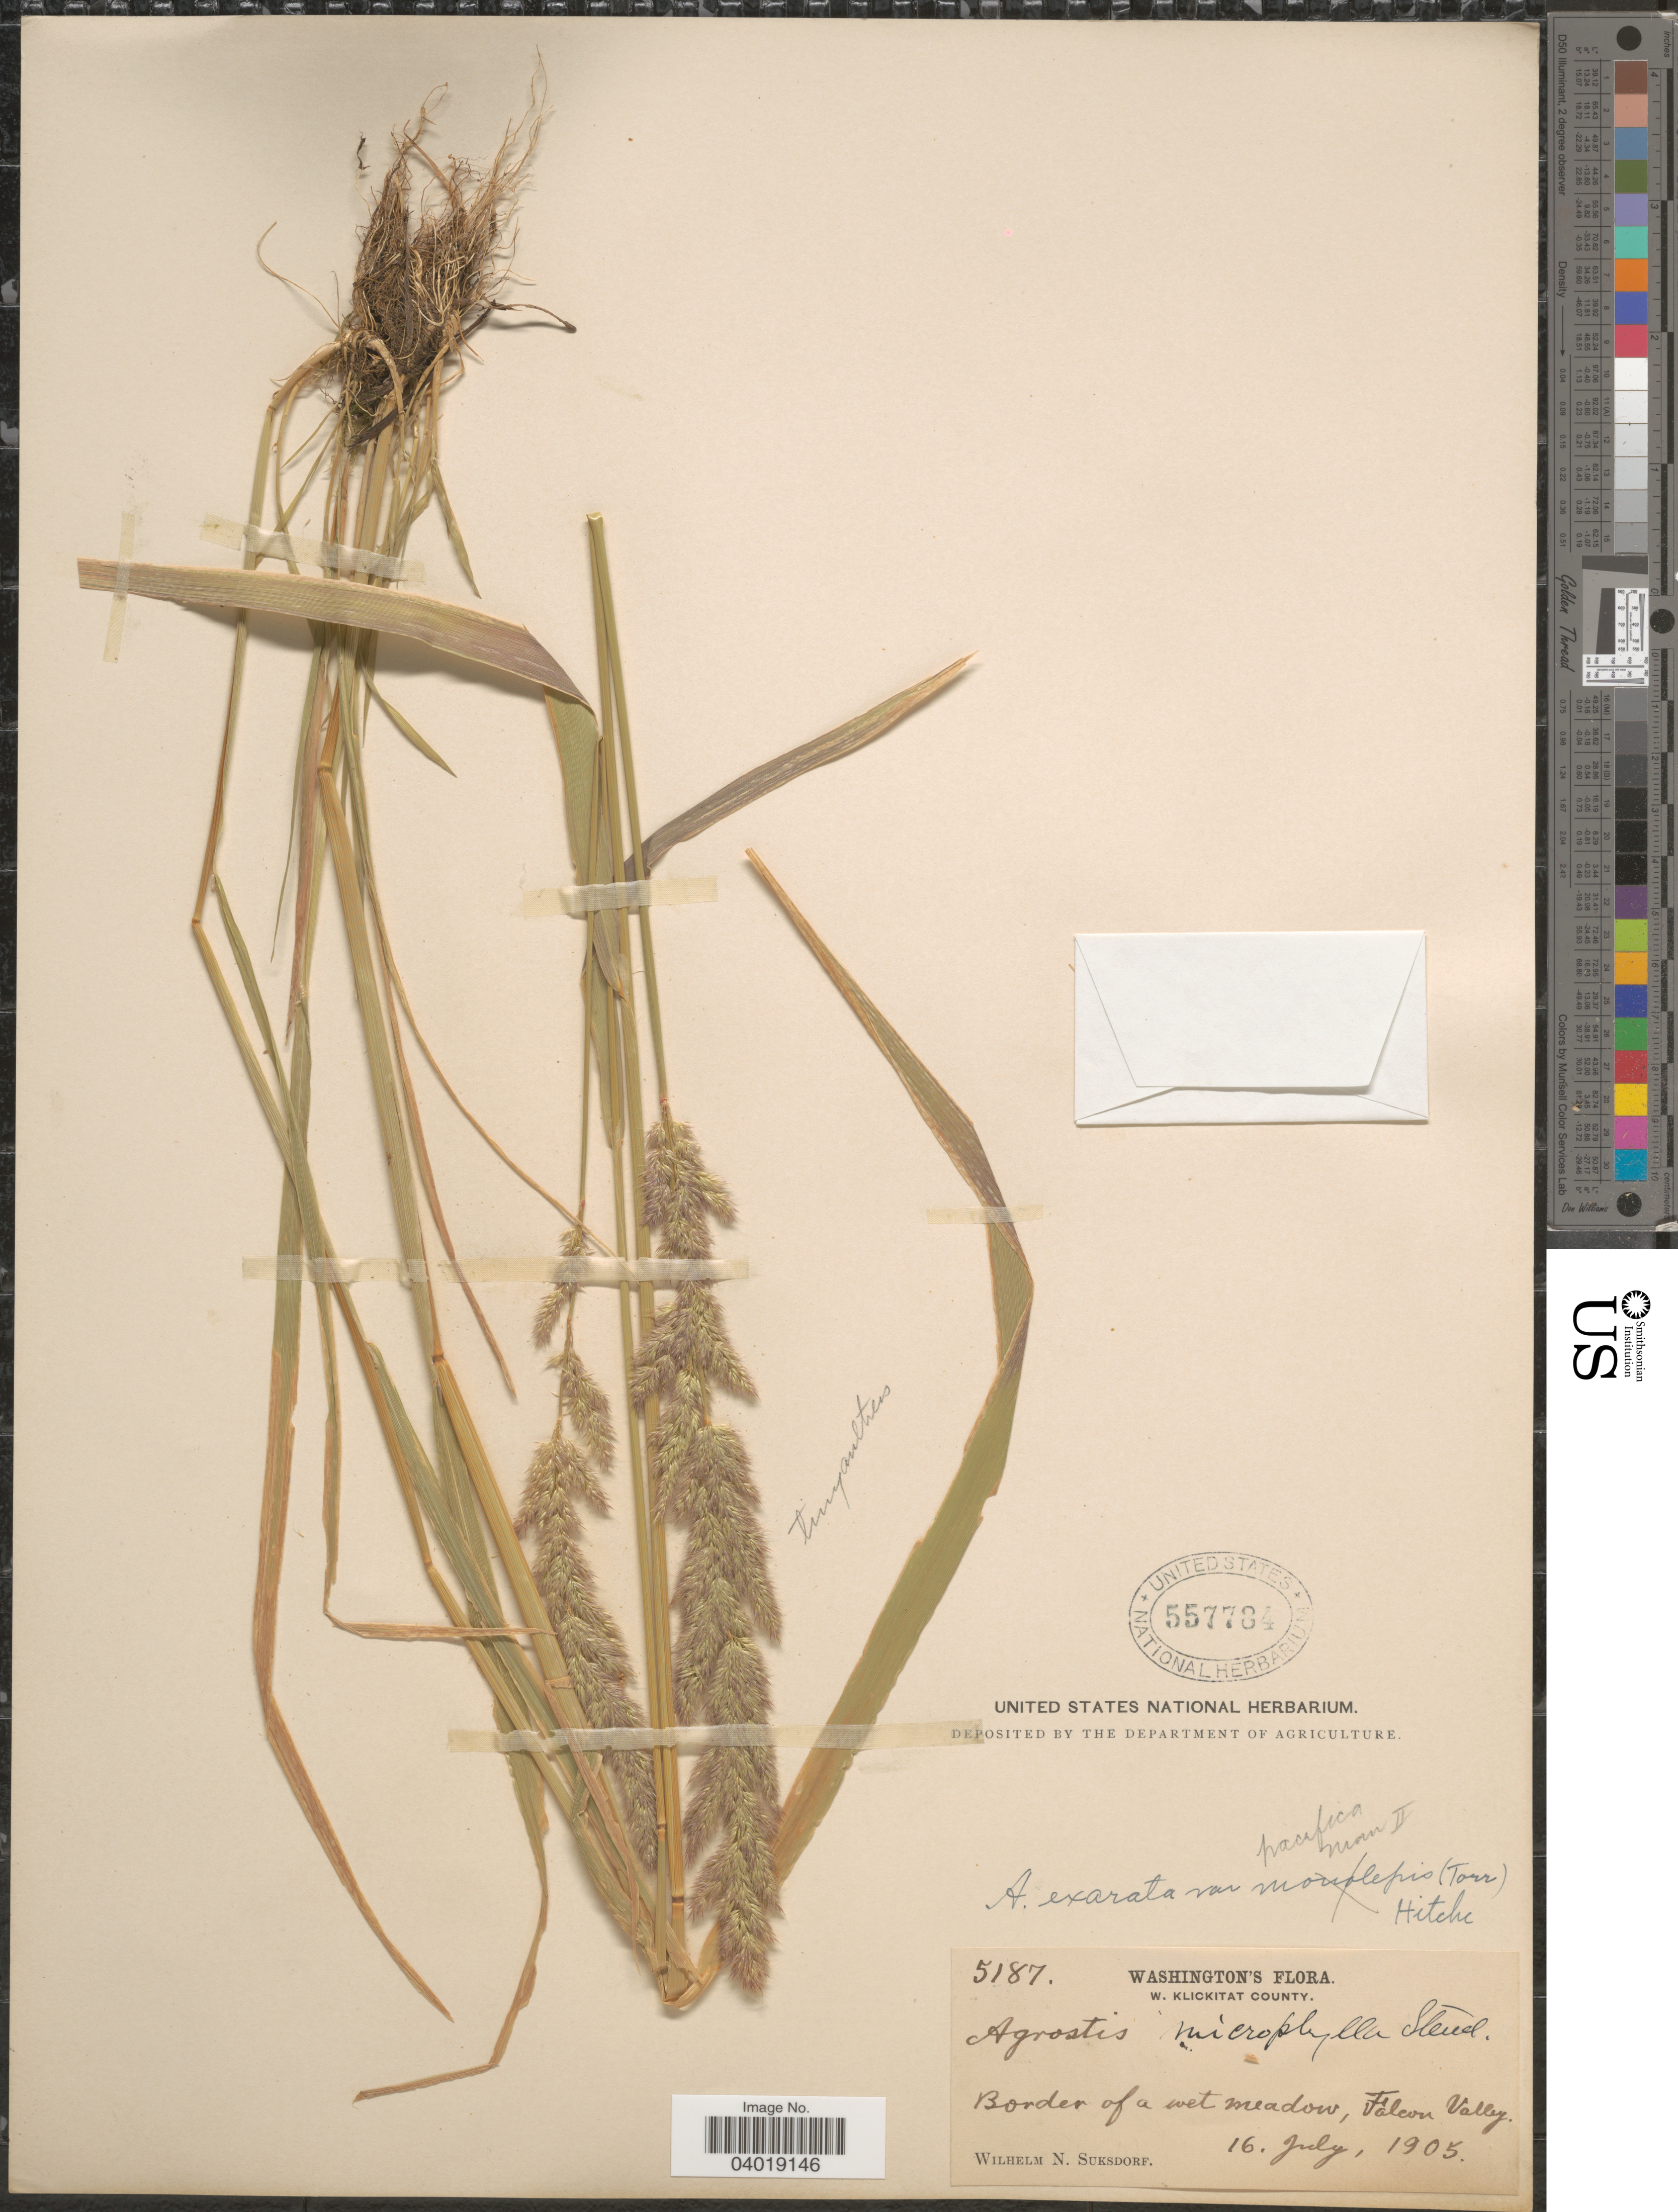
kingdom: Plantae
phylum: Tracheophyta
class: Liliopsida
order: Poales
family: Poaceae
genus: Agrostis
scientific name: Agrostis exarata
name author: Trin.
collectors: W. N. Suksdorf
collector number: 5187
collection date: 1905-07-16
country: United States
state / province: Washington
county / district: Klickitat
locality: W. Klickitat County. Border of a wet meadow, Falcon Valley.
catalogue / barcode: US 557784